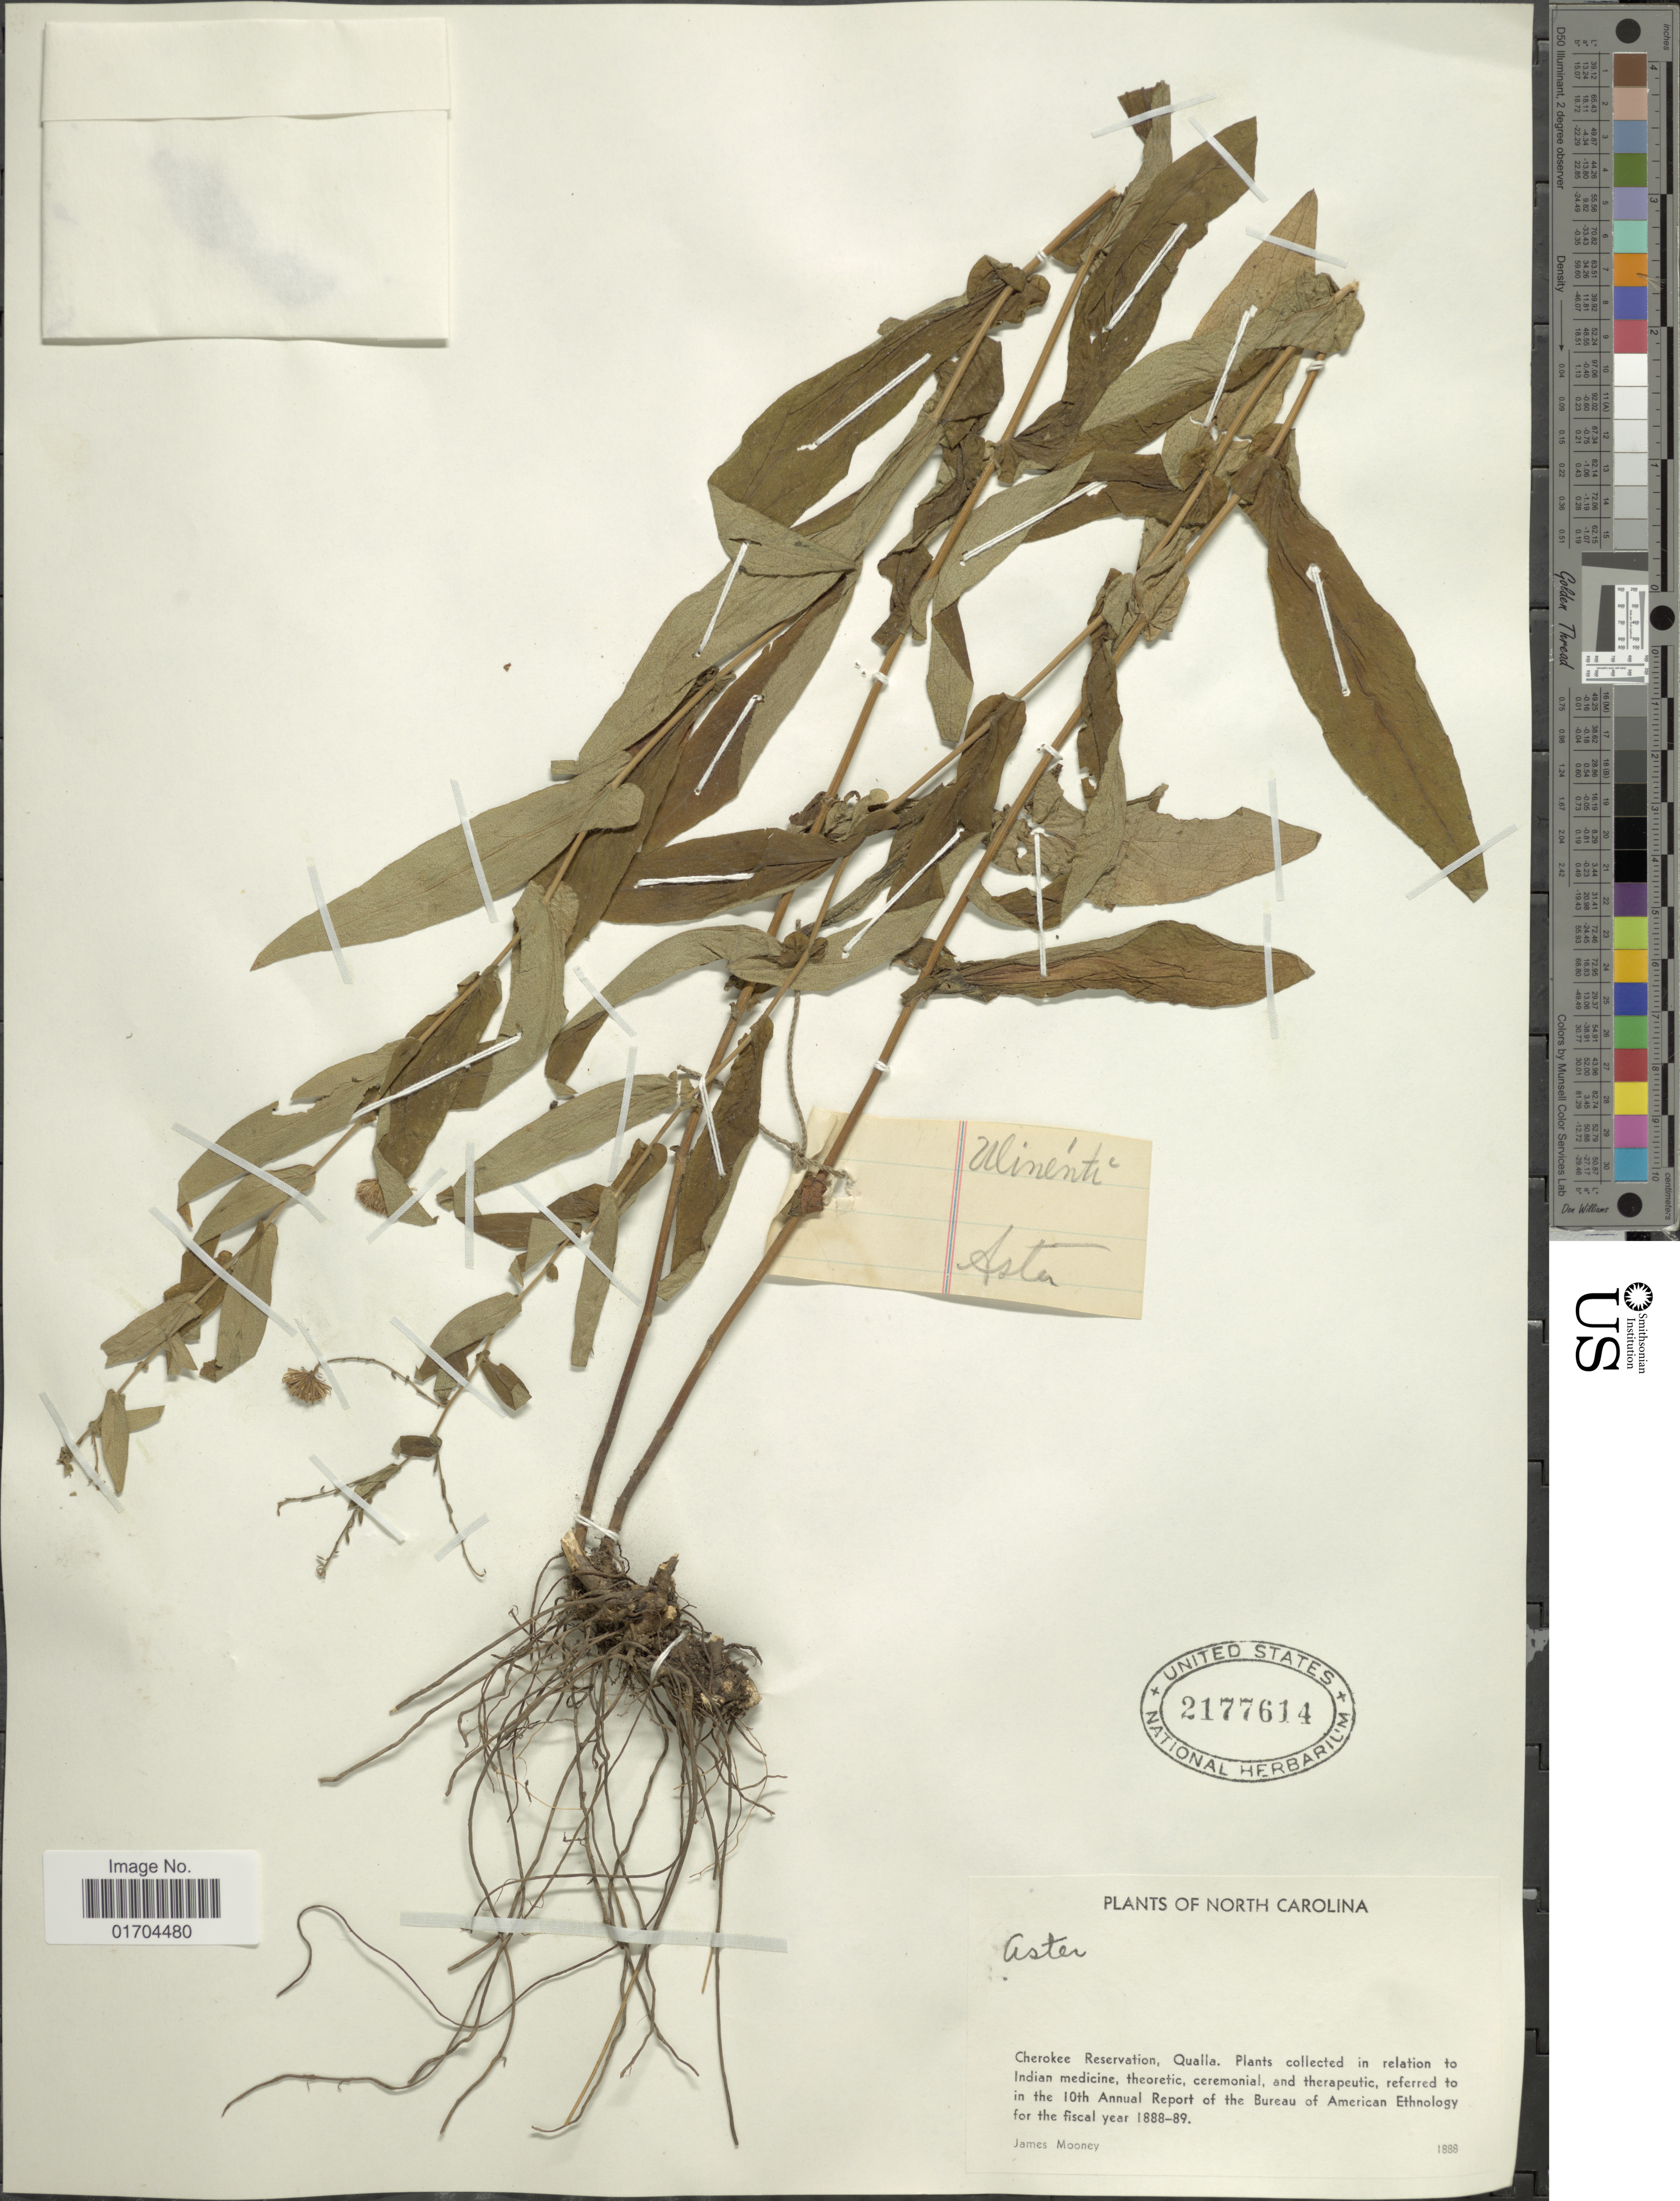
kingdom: Plantae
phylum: Tracheophyta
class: Magnoliopsida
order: Asterales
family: Asteraceae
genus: Symphyotrichum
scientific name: Symphyotrichum sp.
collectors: J. Mooney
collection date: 1888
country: United States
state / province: North Carolina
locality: Cherokee Reservation, Qualla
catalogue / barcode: US 2177614